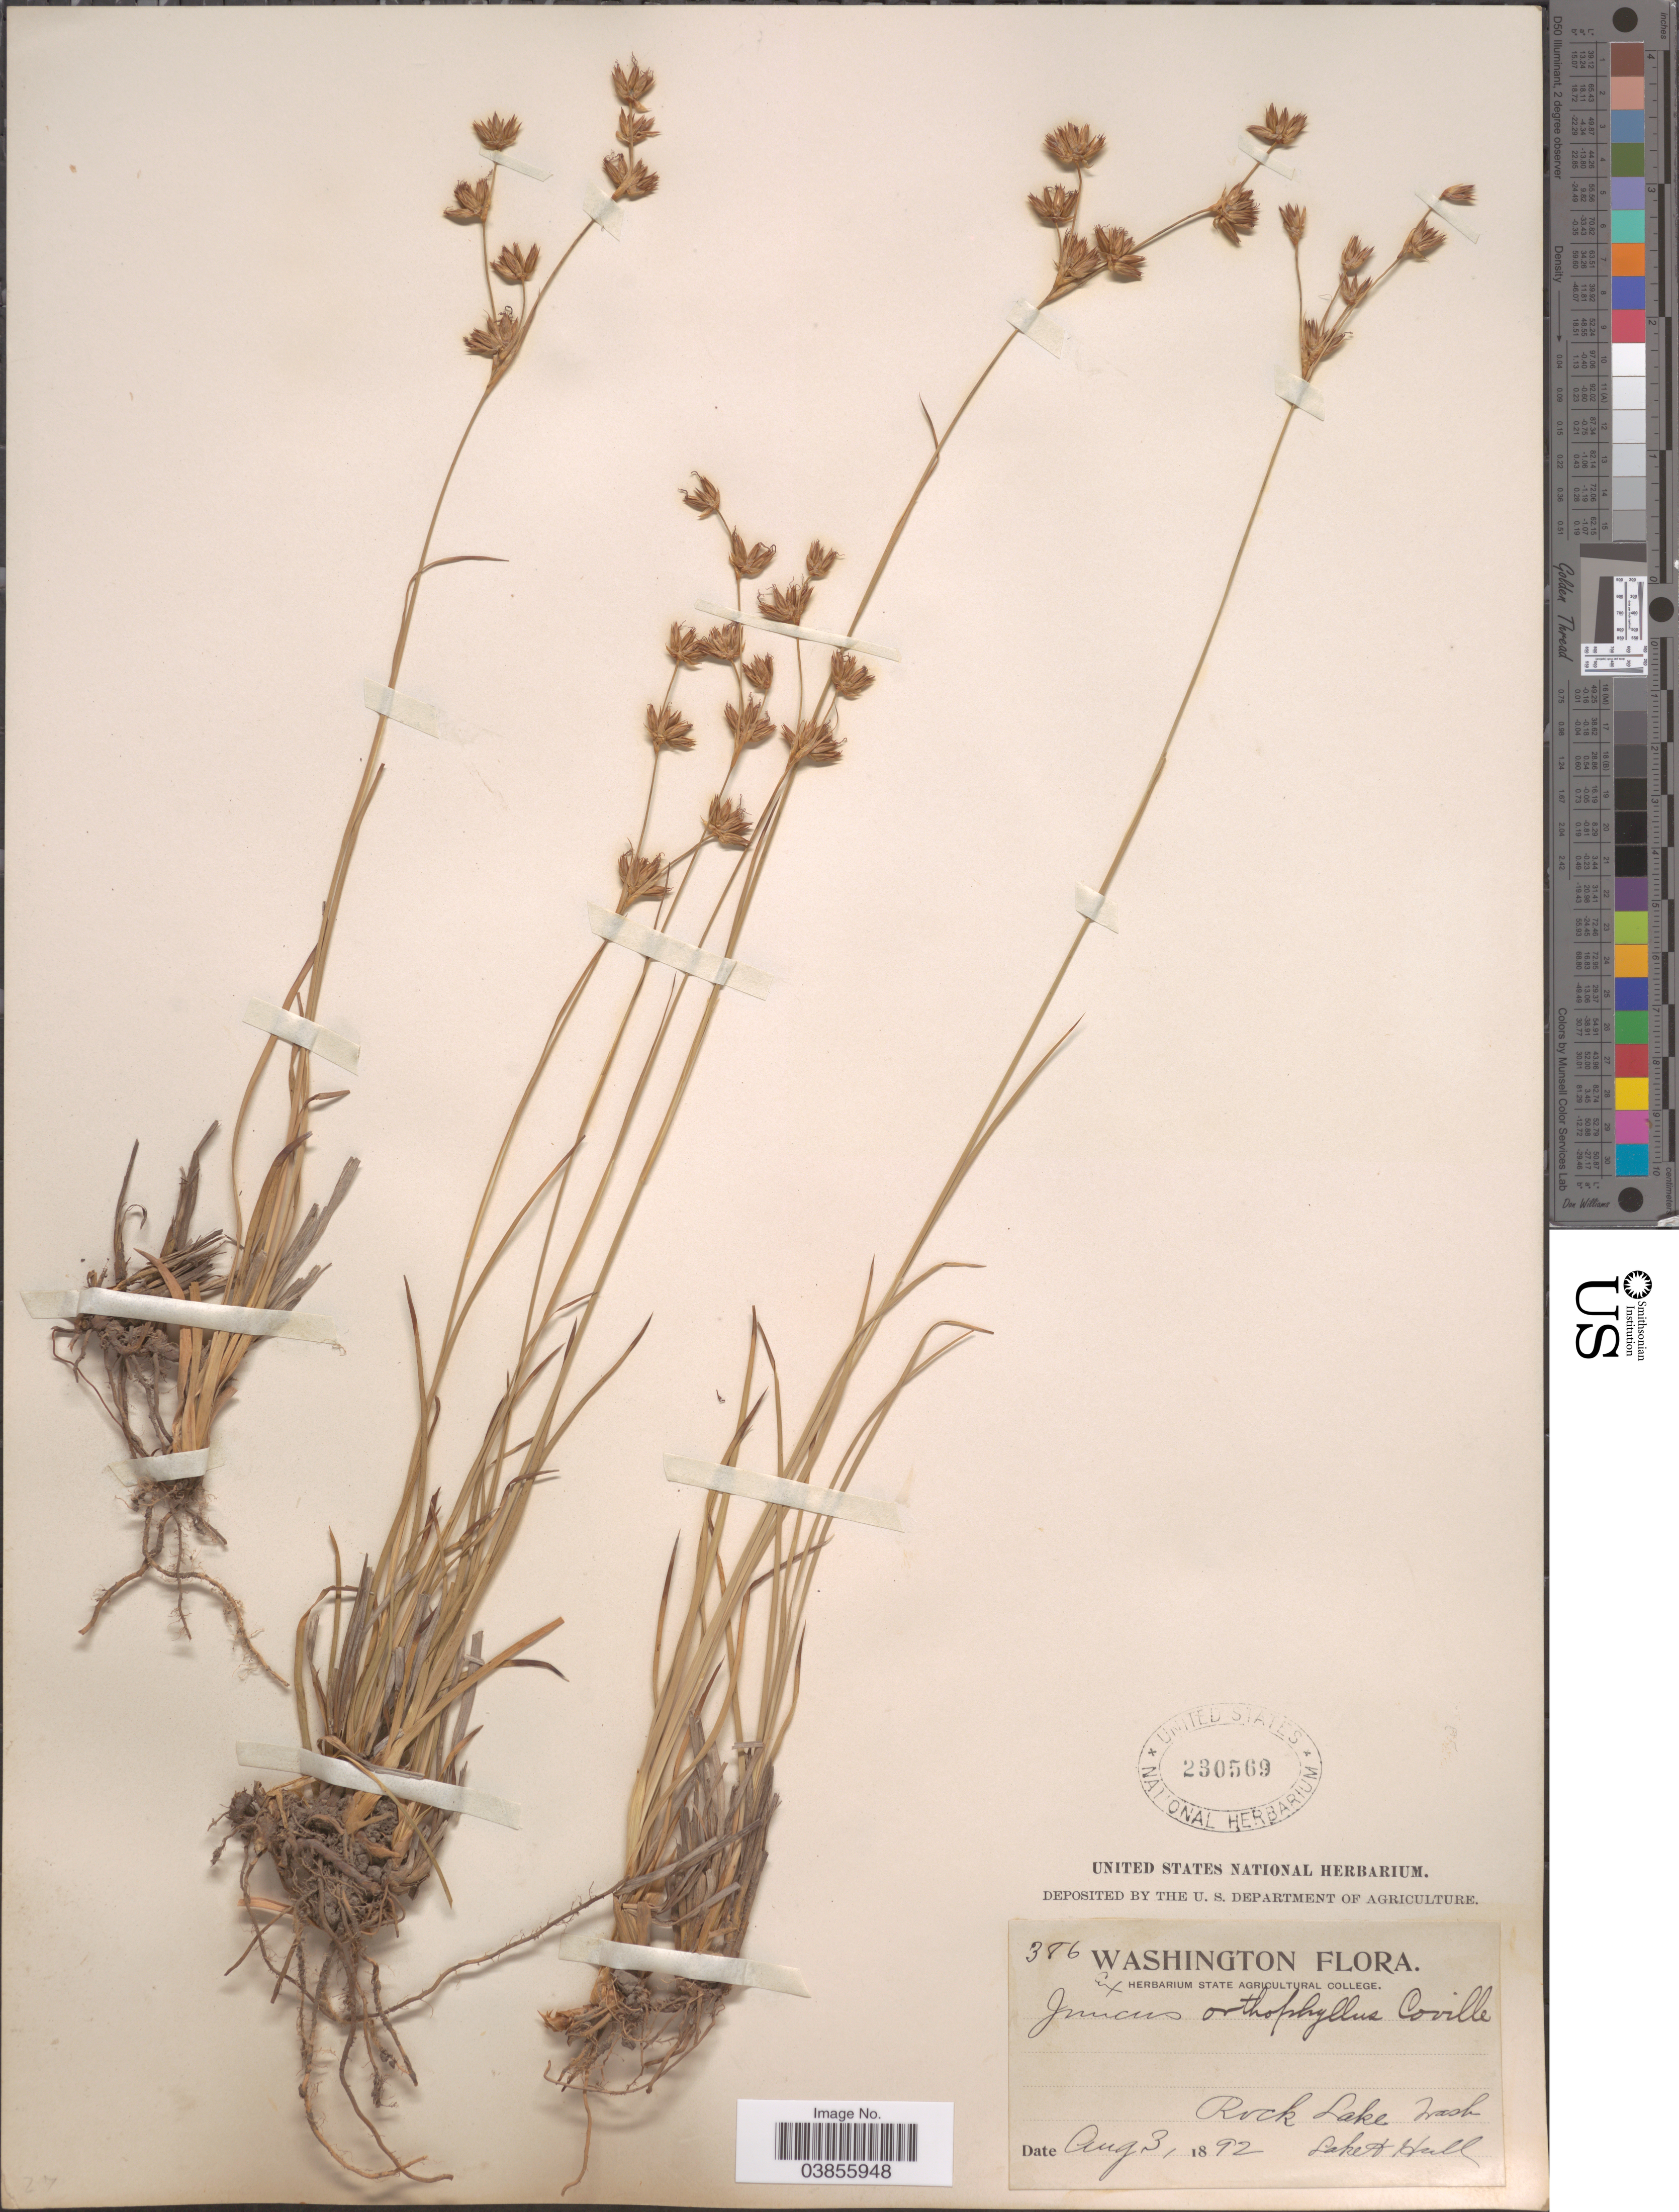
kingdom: Plantae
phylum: Tracheophyta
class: Liliopsida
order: Poales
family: Juncaceae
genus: Juncus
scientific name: Juncus orthophyllus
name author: Coville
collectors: Lake & Hull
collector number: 386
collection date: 1892-08-03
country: United States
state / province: Washington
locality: Rock Lake Wash.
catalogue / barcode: US 230569